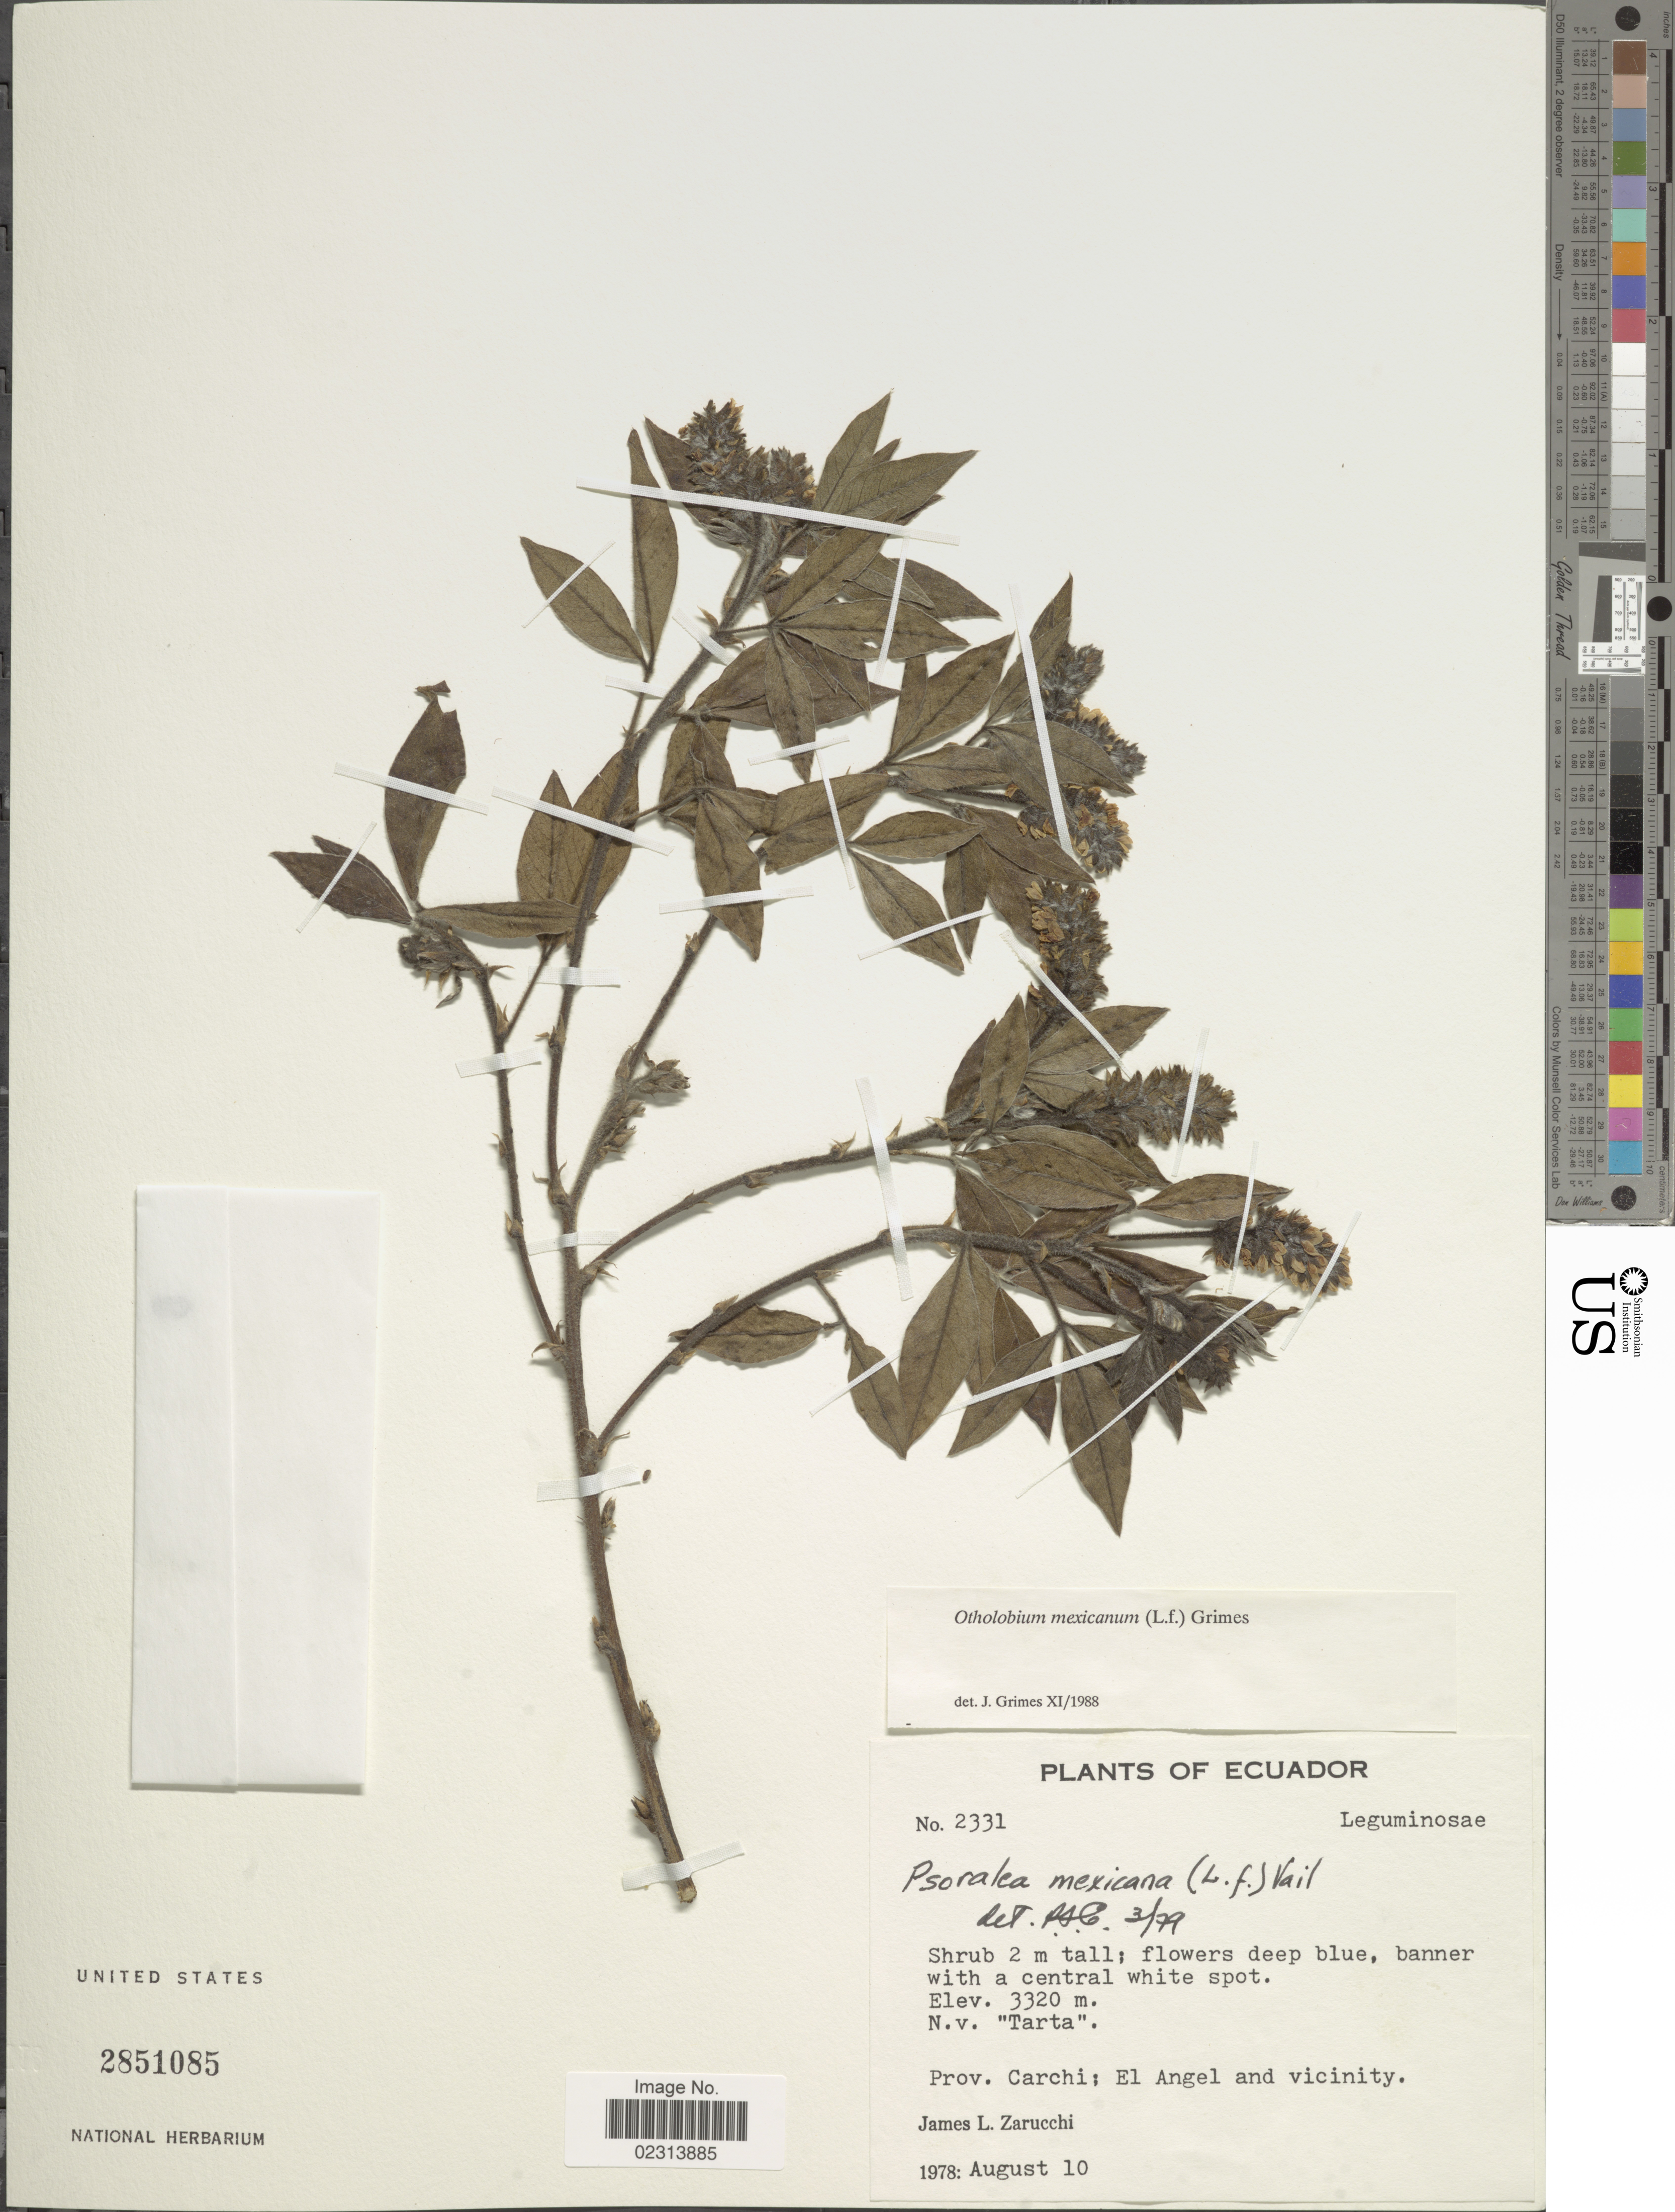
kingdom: Plantae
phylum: Tracheophyta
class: Magnoliopsida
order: Fabales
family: Fabaceae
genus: Otholobium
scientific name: Otholobium mexicanum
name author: (L. f.) J.W. Grimes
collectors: J. L. Zarucchi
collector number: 2331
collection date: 1978-08-10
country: Ecuador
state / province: Carchi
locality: Prov. Carchi: El Angel and vicinity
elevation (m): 3320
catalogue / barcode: US 2851085